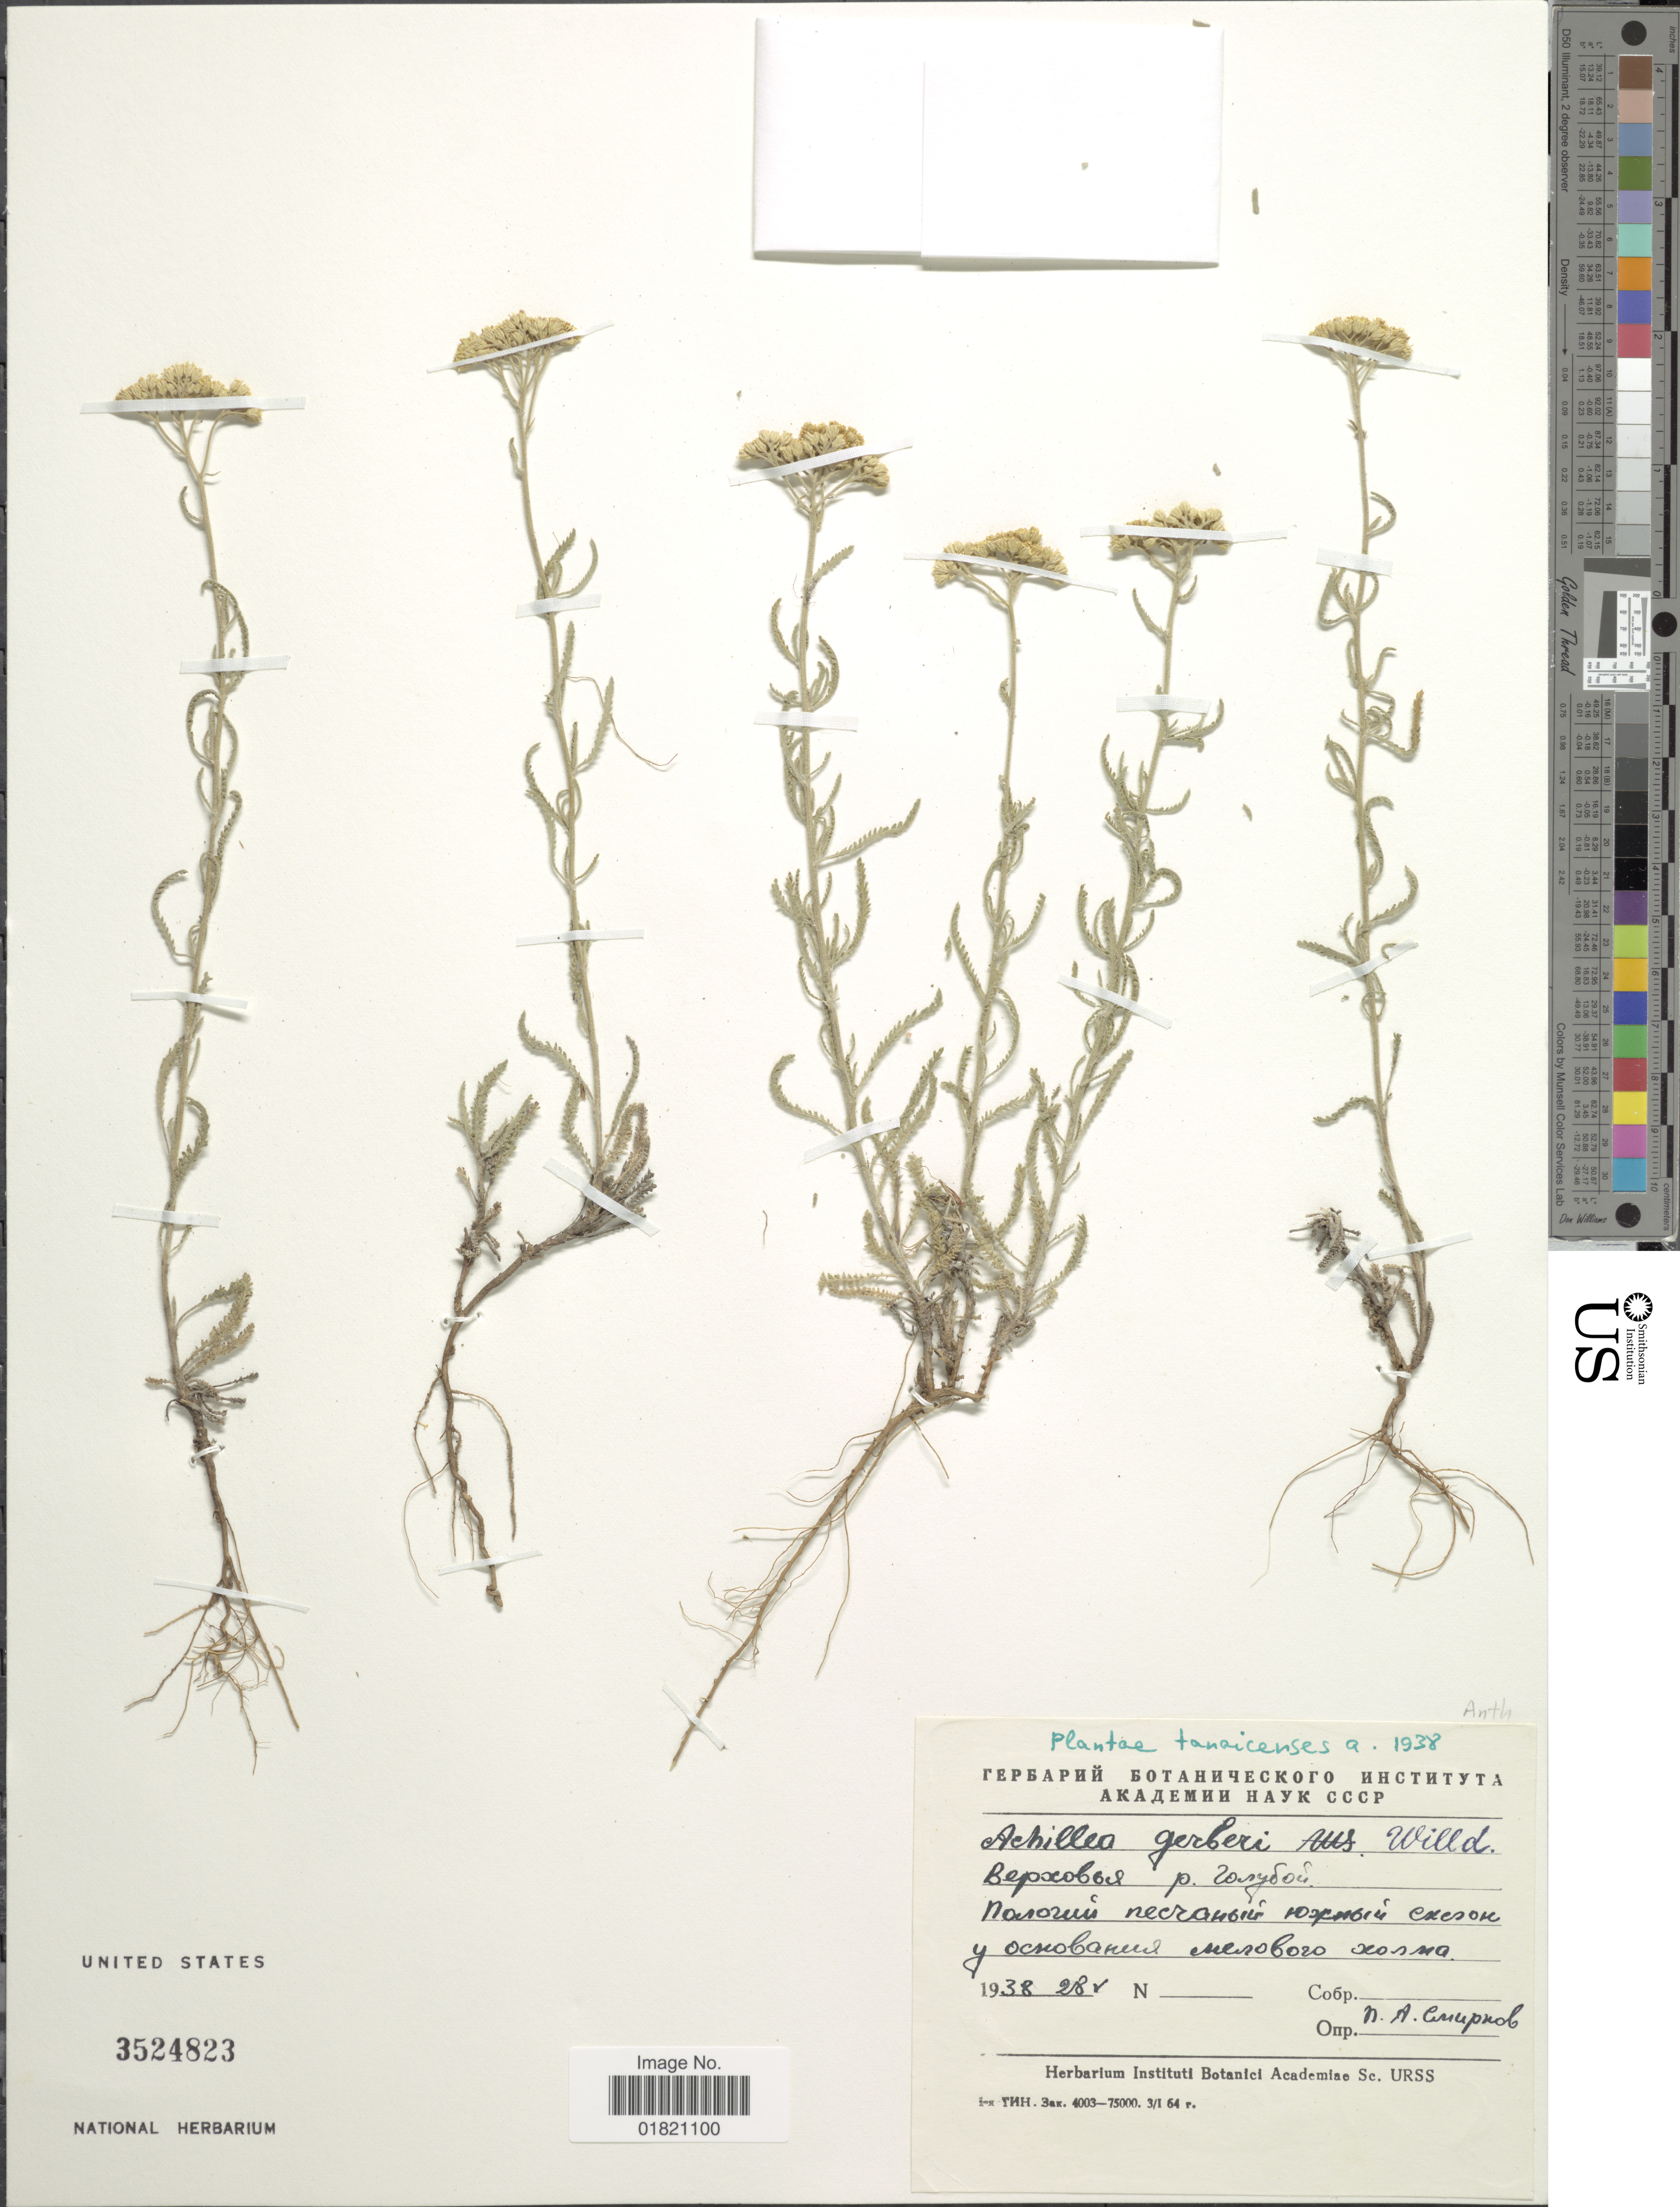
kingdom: Plantae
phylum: Tracheophyta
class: Magnoliopsida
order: Asterales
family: Asteraceae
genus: Achillea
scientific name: Achillea gerberi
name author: M. Bieb.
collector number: s.n.?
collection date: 1938-05-28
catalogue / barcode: US 3524823